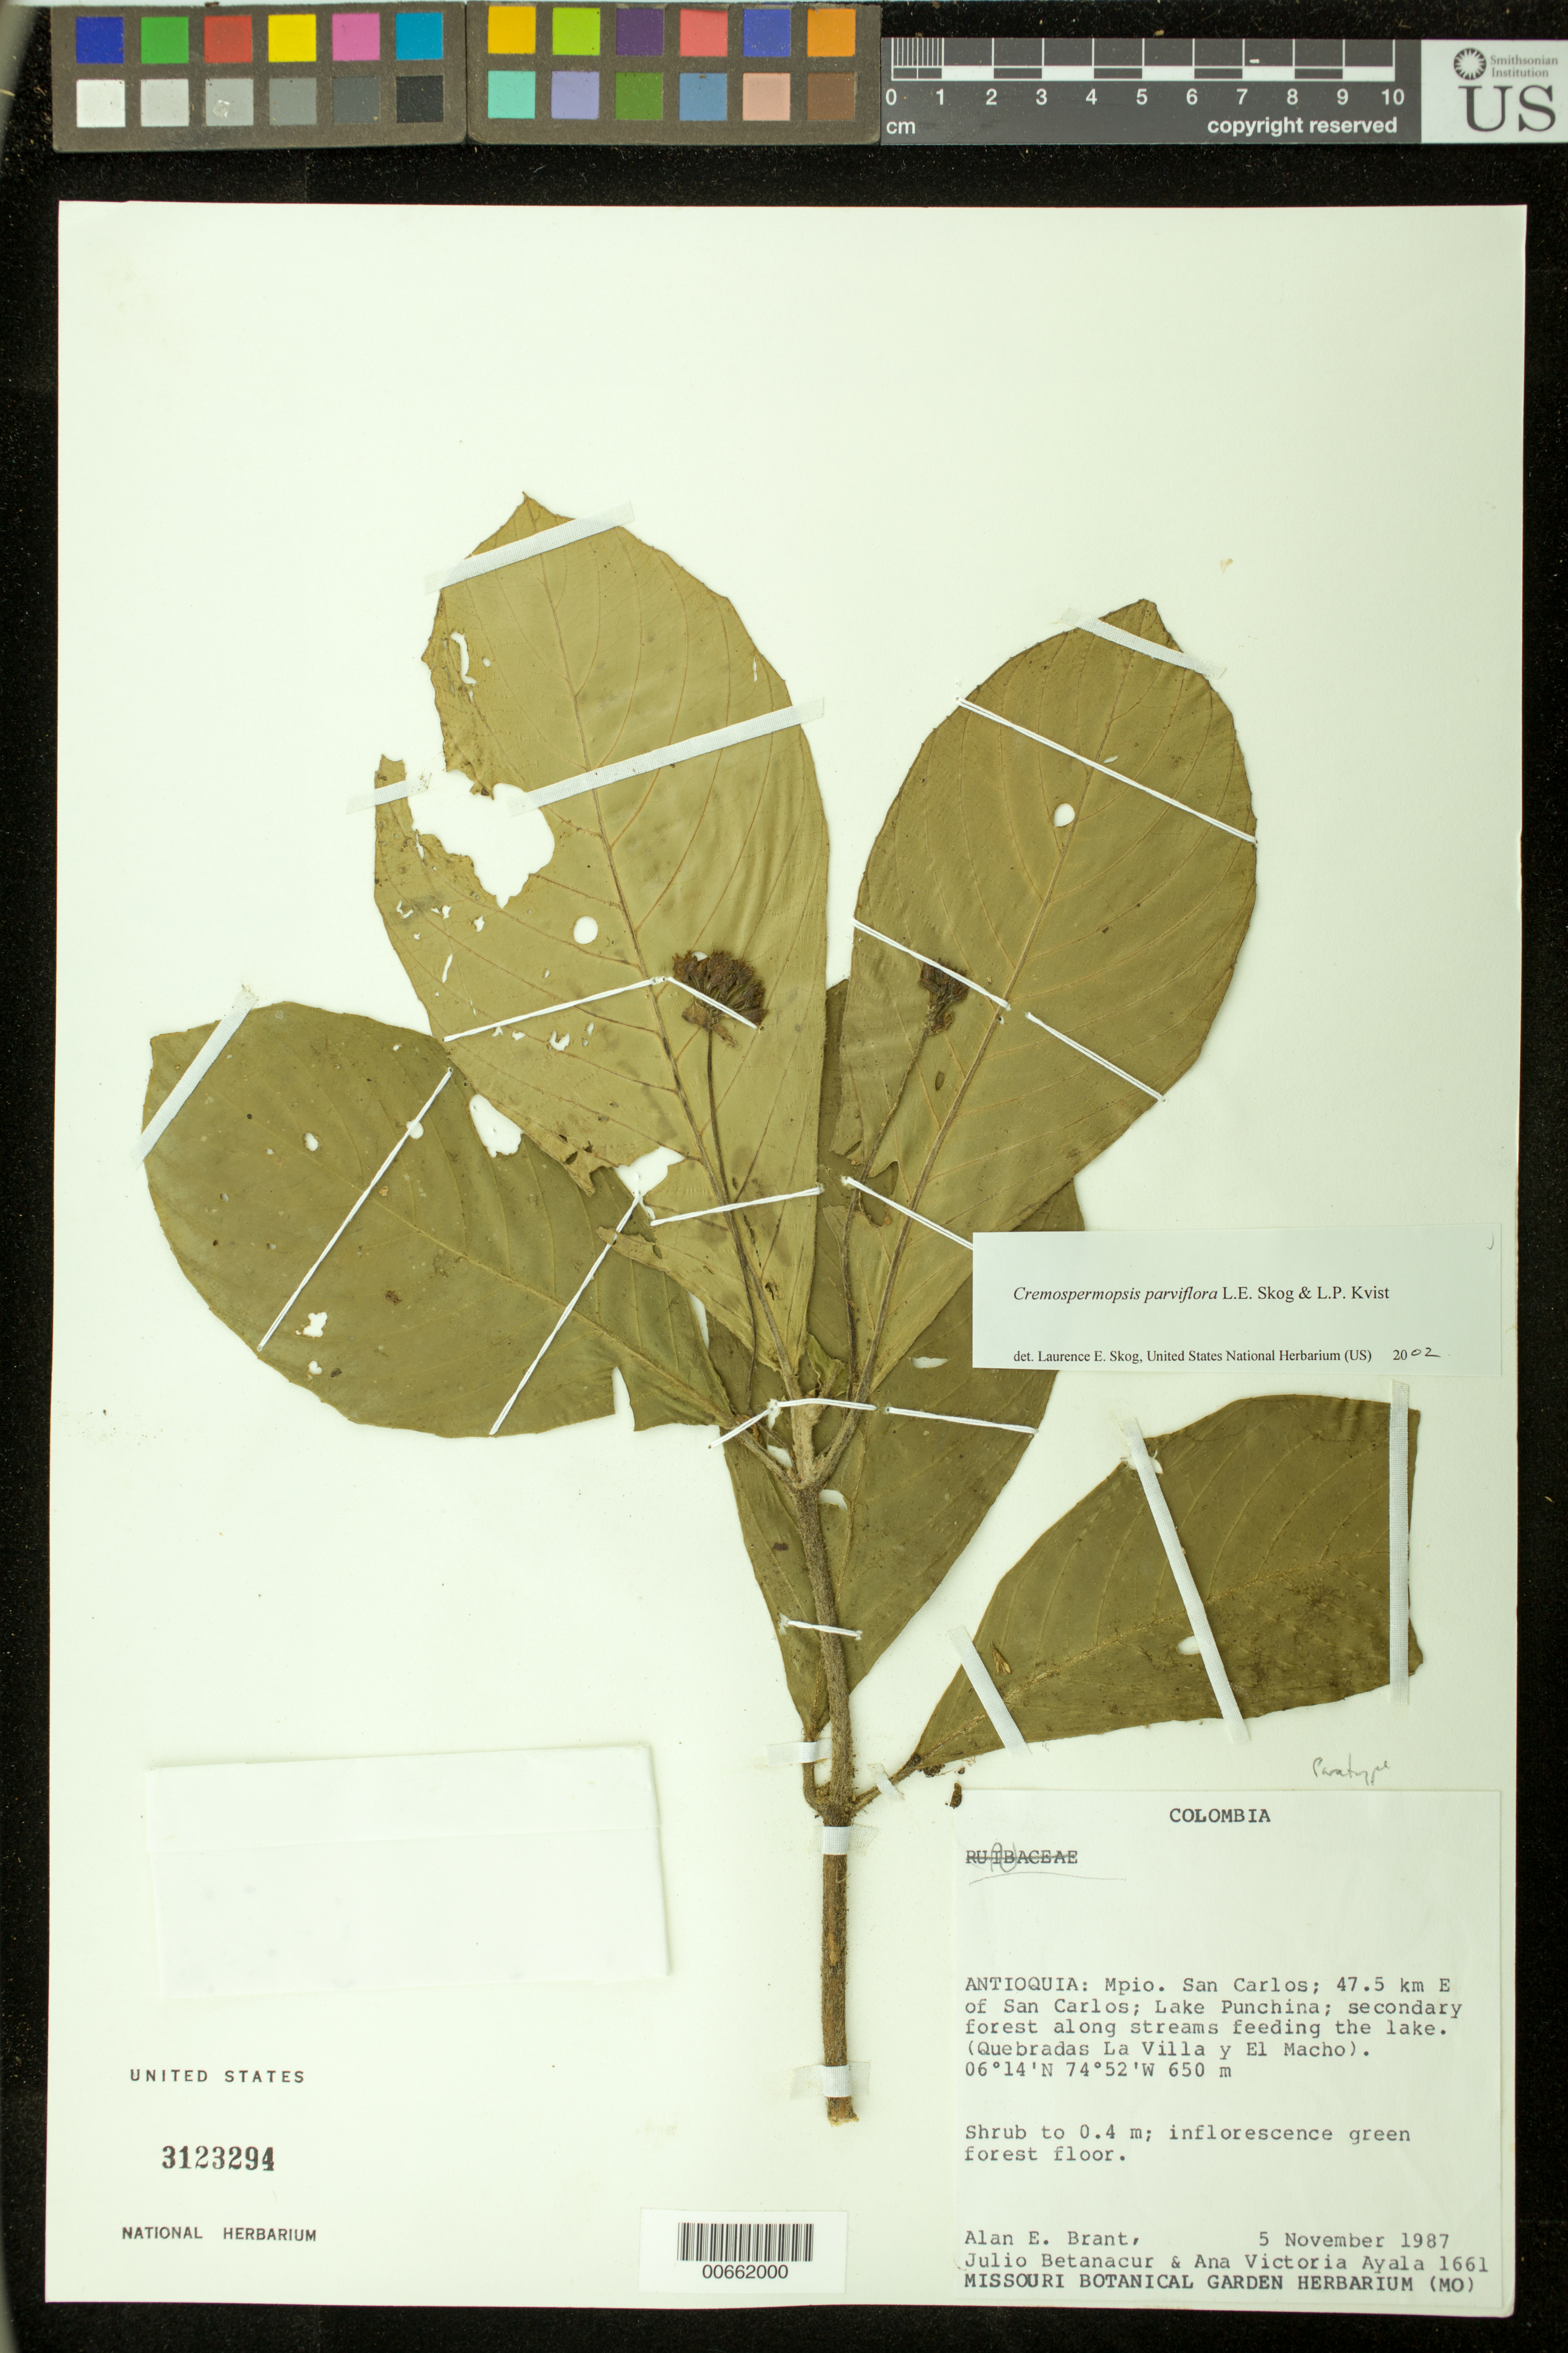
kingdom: Plantae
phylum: Tracheophyta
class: Magnoliopsida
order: Lamiales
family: Gesneriaceae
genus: Cremospermopsis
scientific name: Cremospermopsis parviflora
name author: L.E. Skog & L.P. Kvist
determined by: Skog, Laurence E.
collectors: A. Brant, J. C. Betancur & A. V. Ayala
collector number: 1661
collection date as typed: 05 Nov 1987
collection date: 1987-11-05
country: Colombia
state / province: Antioquia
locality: Mpio. San Carlos; 47.5 km E of San Carlos; Lake Punchina (Quebradas La Villa y El Macho)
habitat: Secondary forest along streams feeding the lake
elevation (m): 650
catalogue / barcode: US 3123294